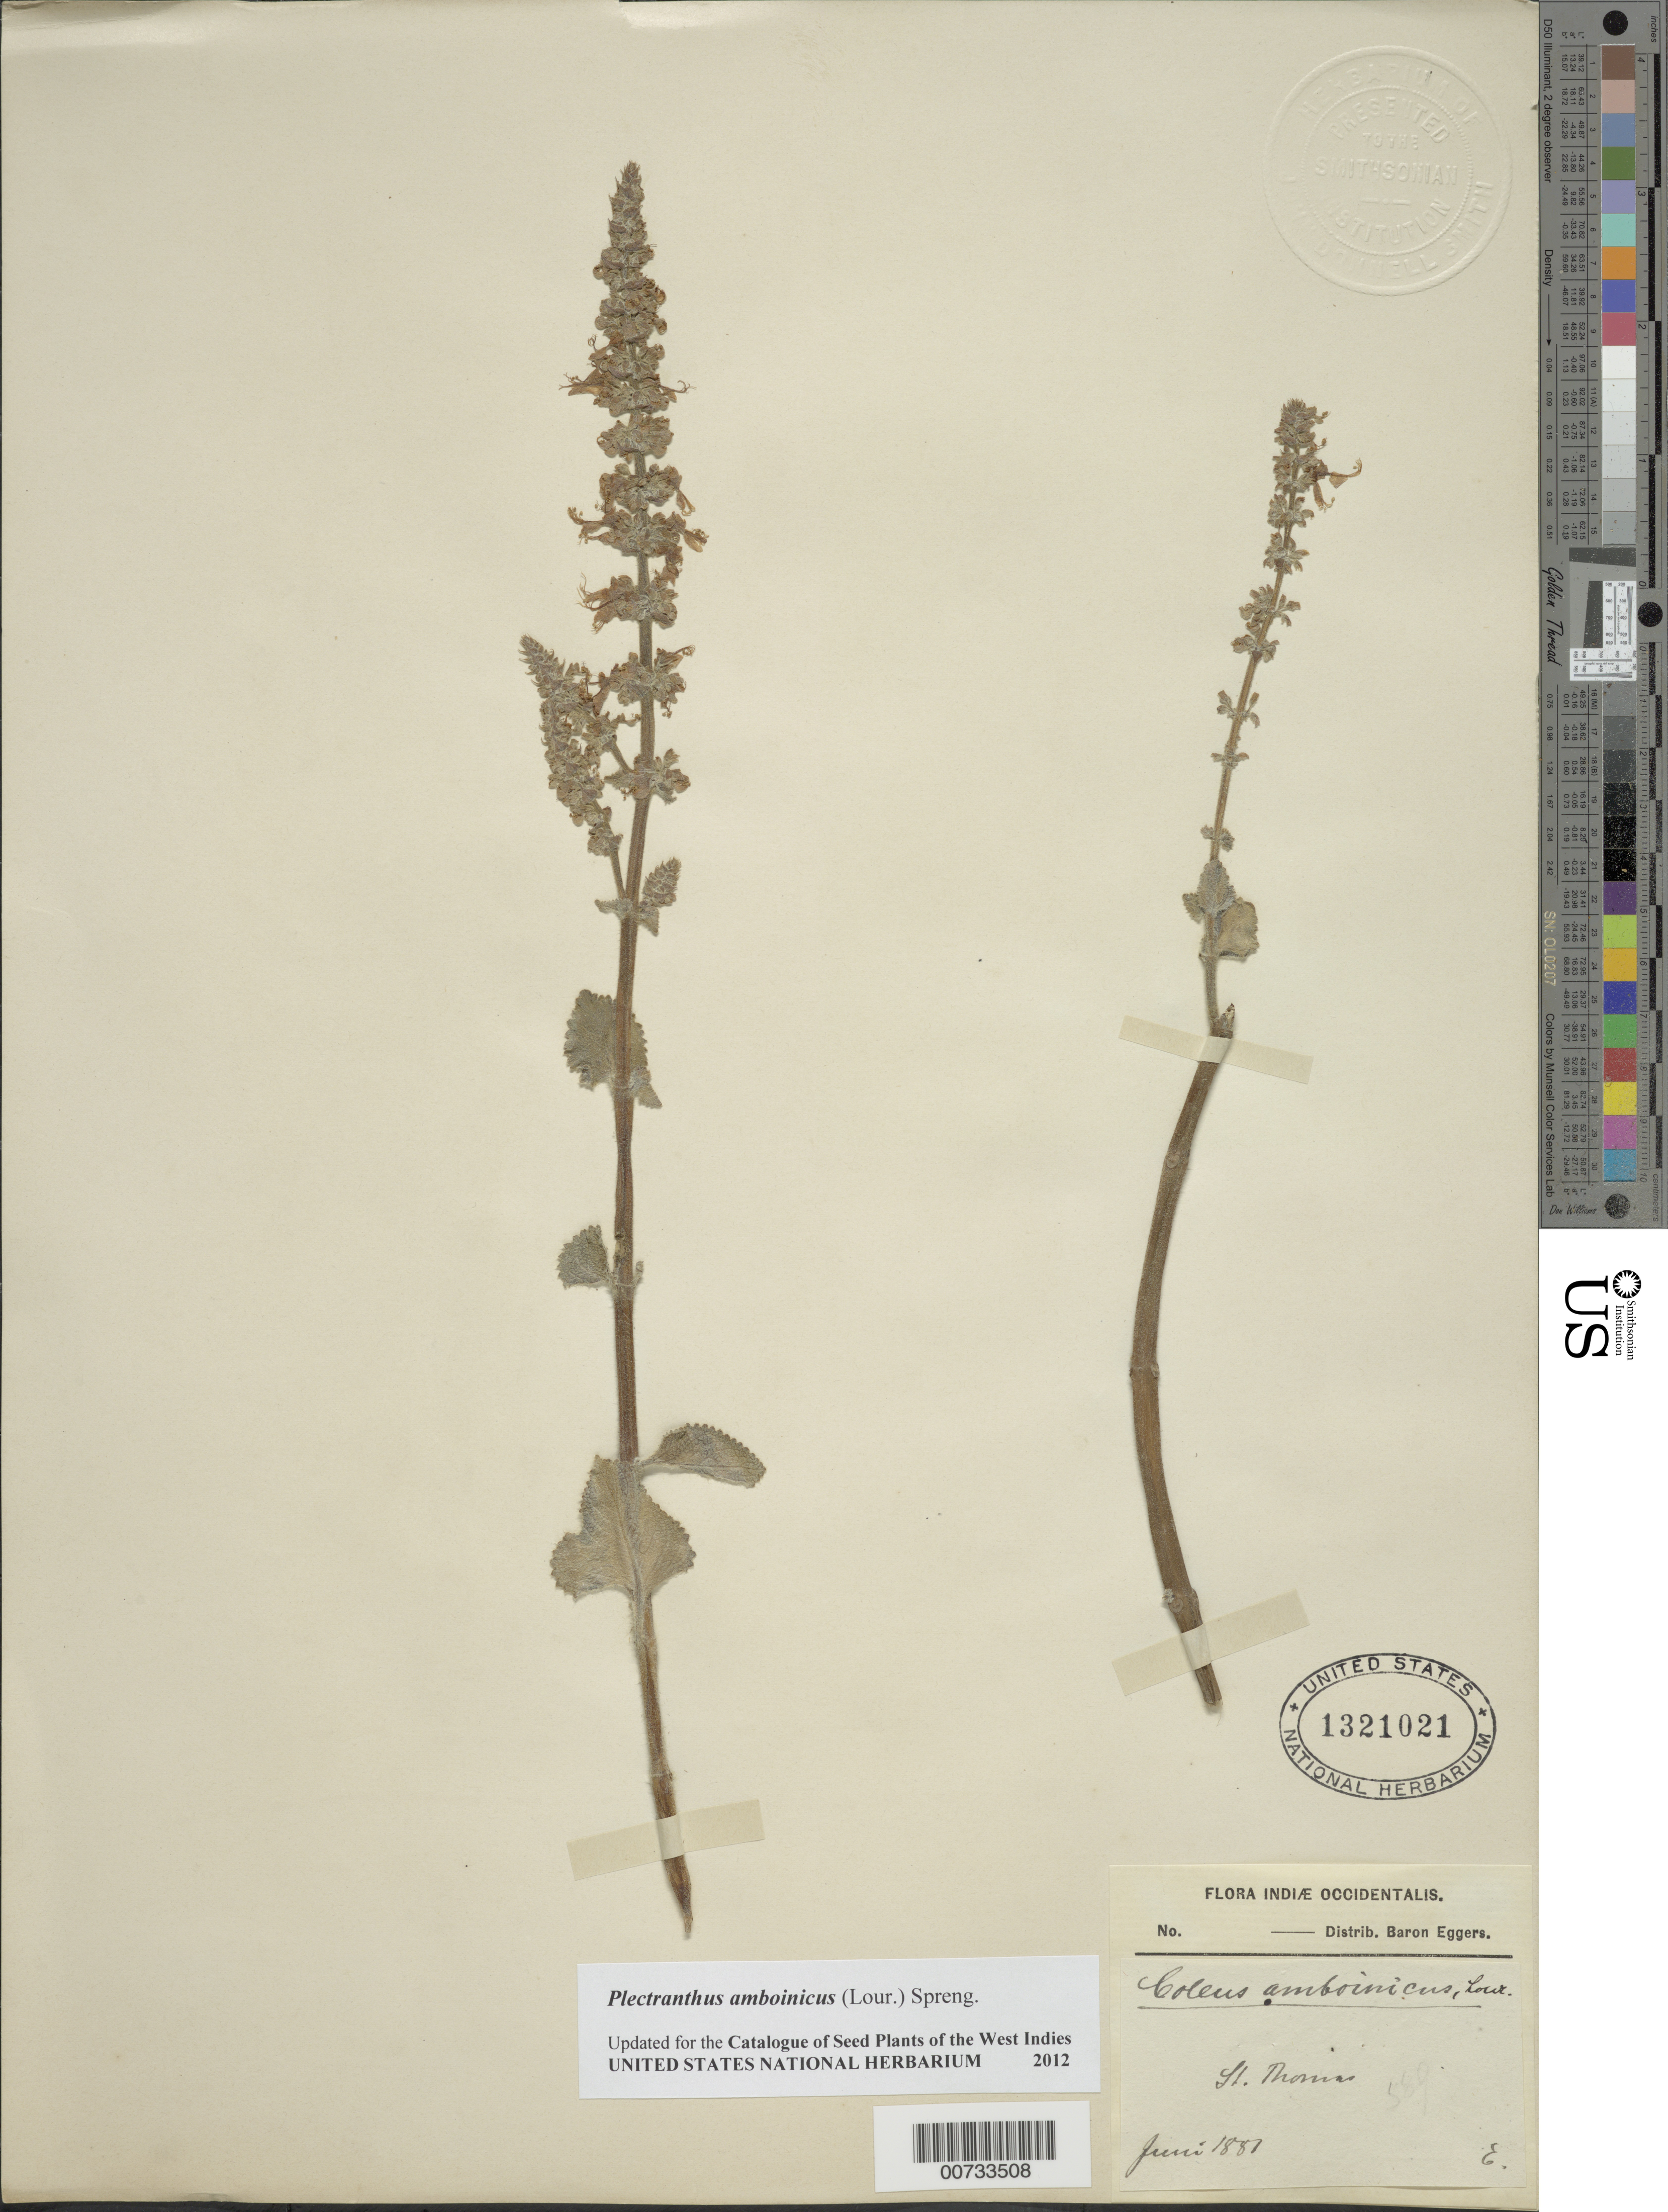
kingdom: Plantae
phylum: Tracheophyta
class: Magnoliopsida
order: Lamiales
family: Lamiaceae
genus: Plectranthus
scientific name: Plectranthus amboinicus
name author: (Lour.) Spreng.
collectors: H. F. A. von Eggers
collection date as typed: Jun 1881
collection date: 1881-06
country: U.S. Virgin Islands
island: St. Thomas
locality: St. Thomas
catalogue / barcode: US 1321021